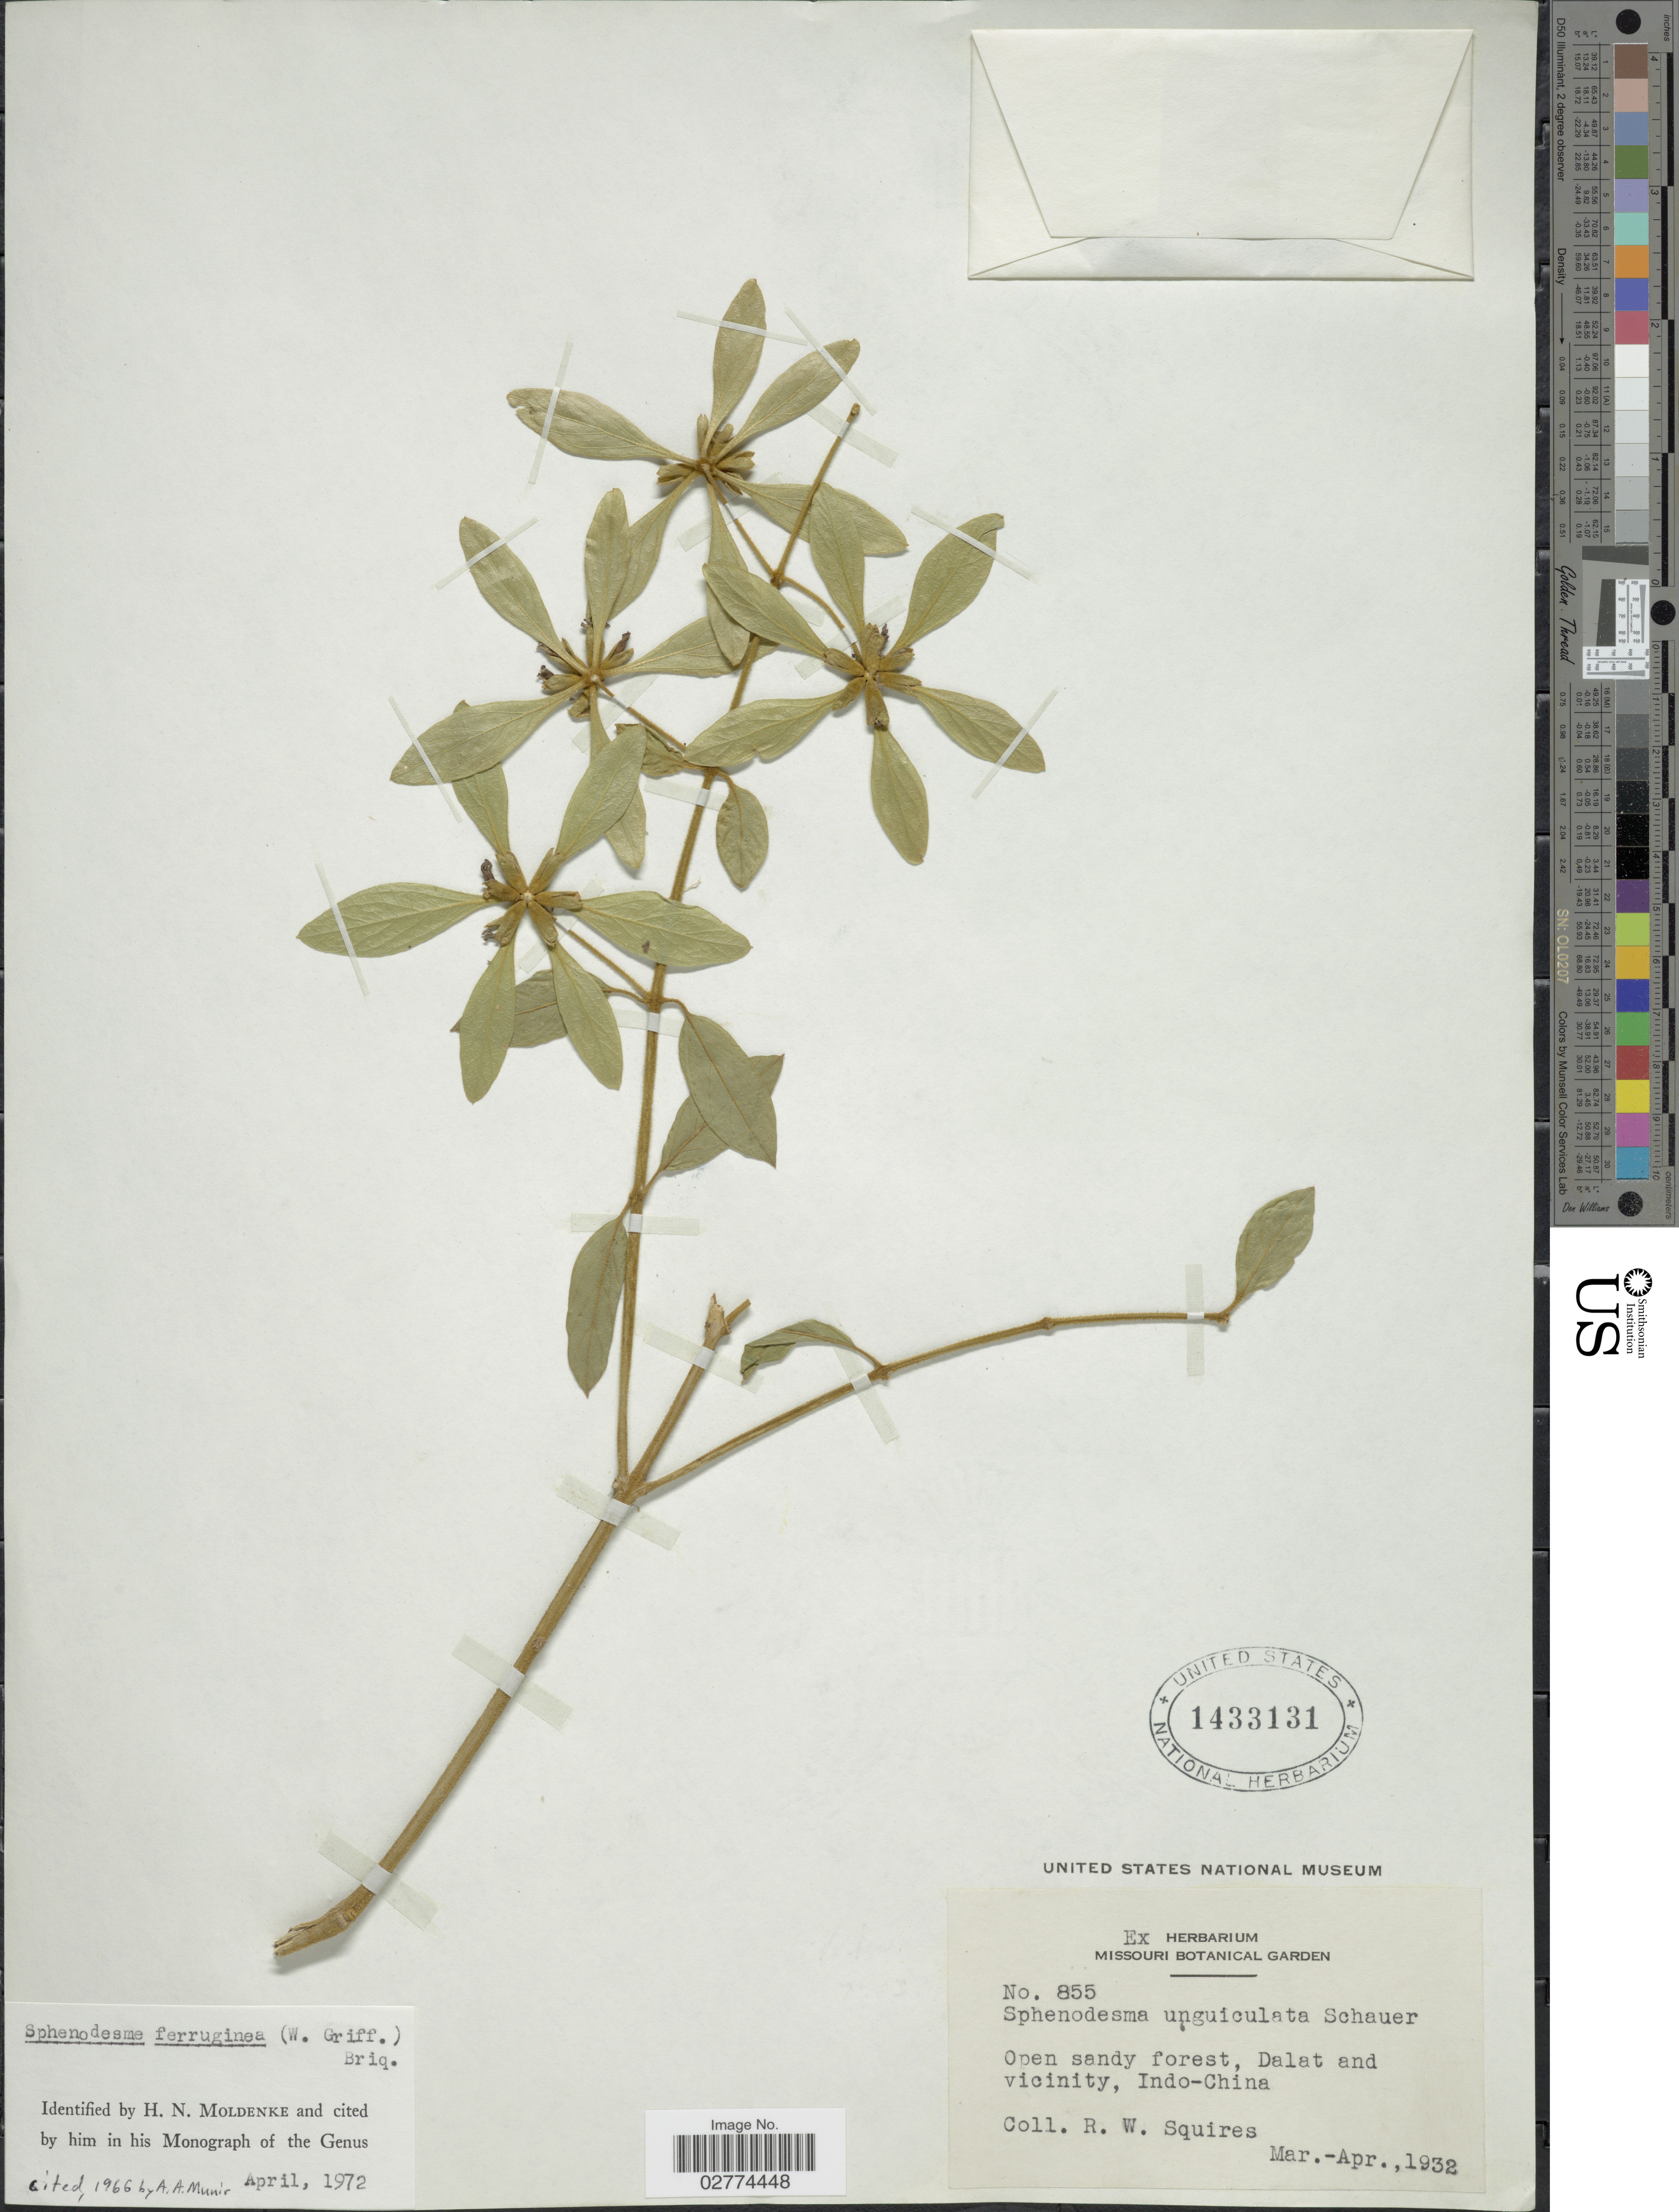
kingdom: Plantae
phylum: Tracheophyta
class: Magnoliopsida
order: Lamiales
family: Lamiaceae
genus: Sphenodesme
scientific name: Sphenodesme ferruginea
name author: (Griff.) Briq.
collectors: R. Squires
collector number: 855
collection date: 1932-03/1932-04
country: Vietnam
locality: Open sandy forest, Dalat and vicinity, Indo-China.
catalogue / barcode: US 1433131